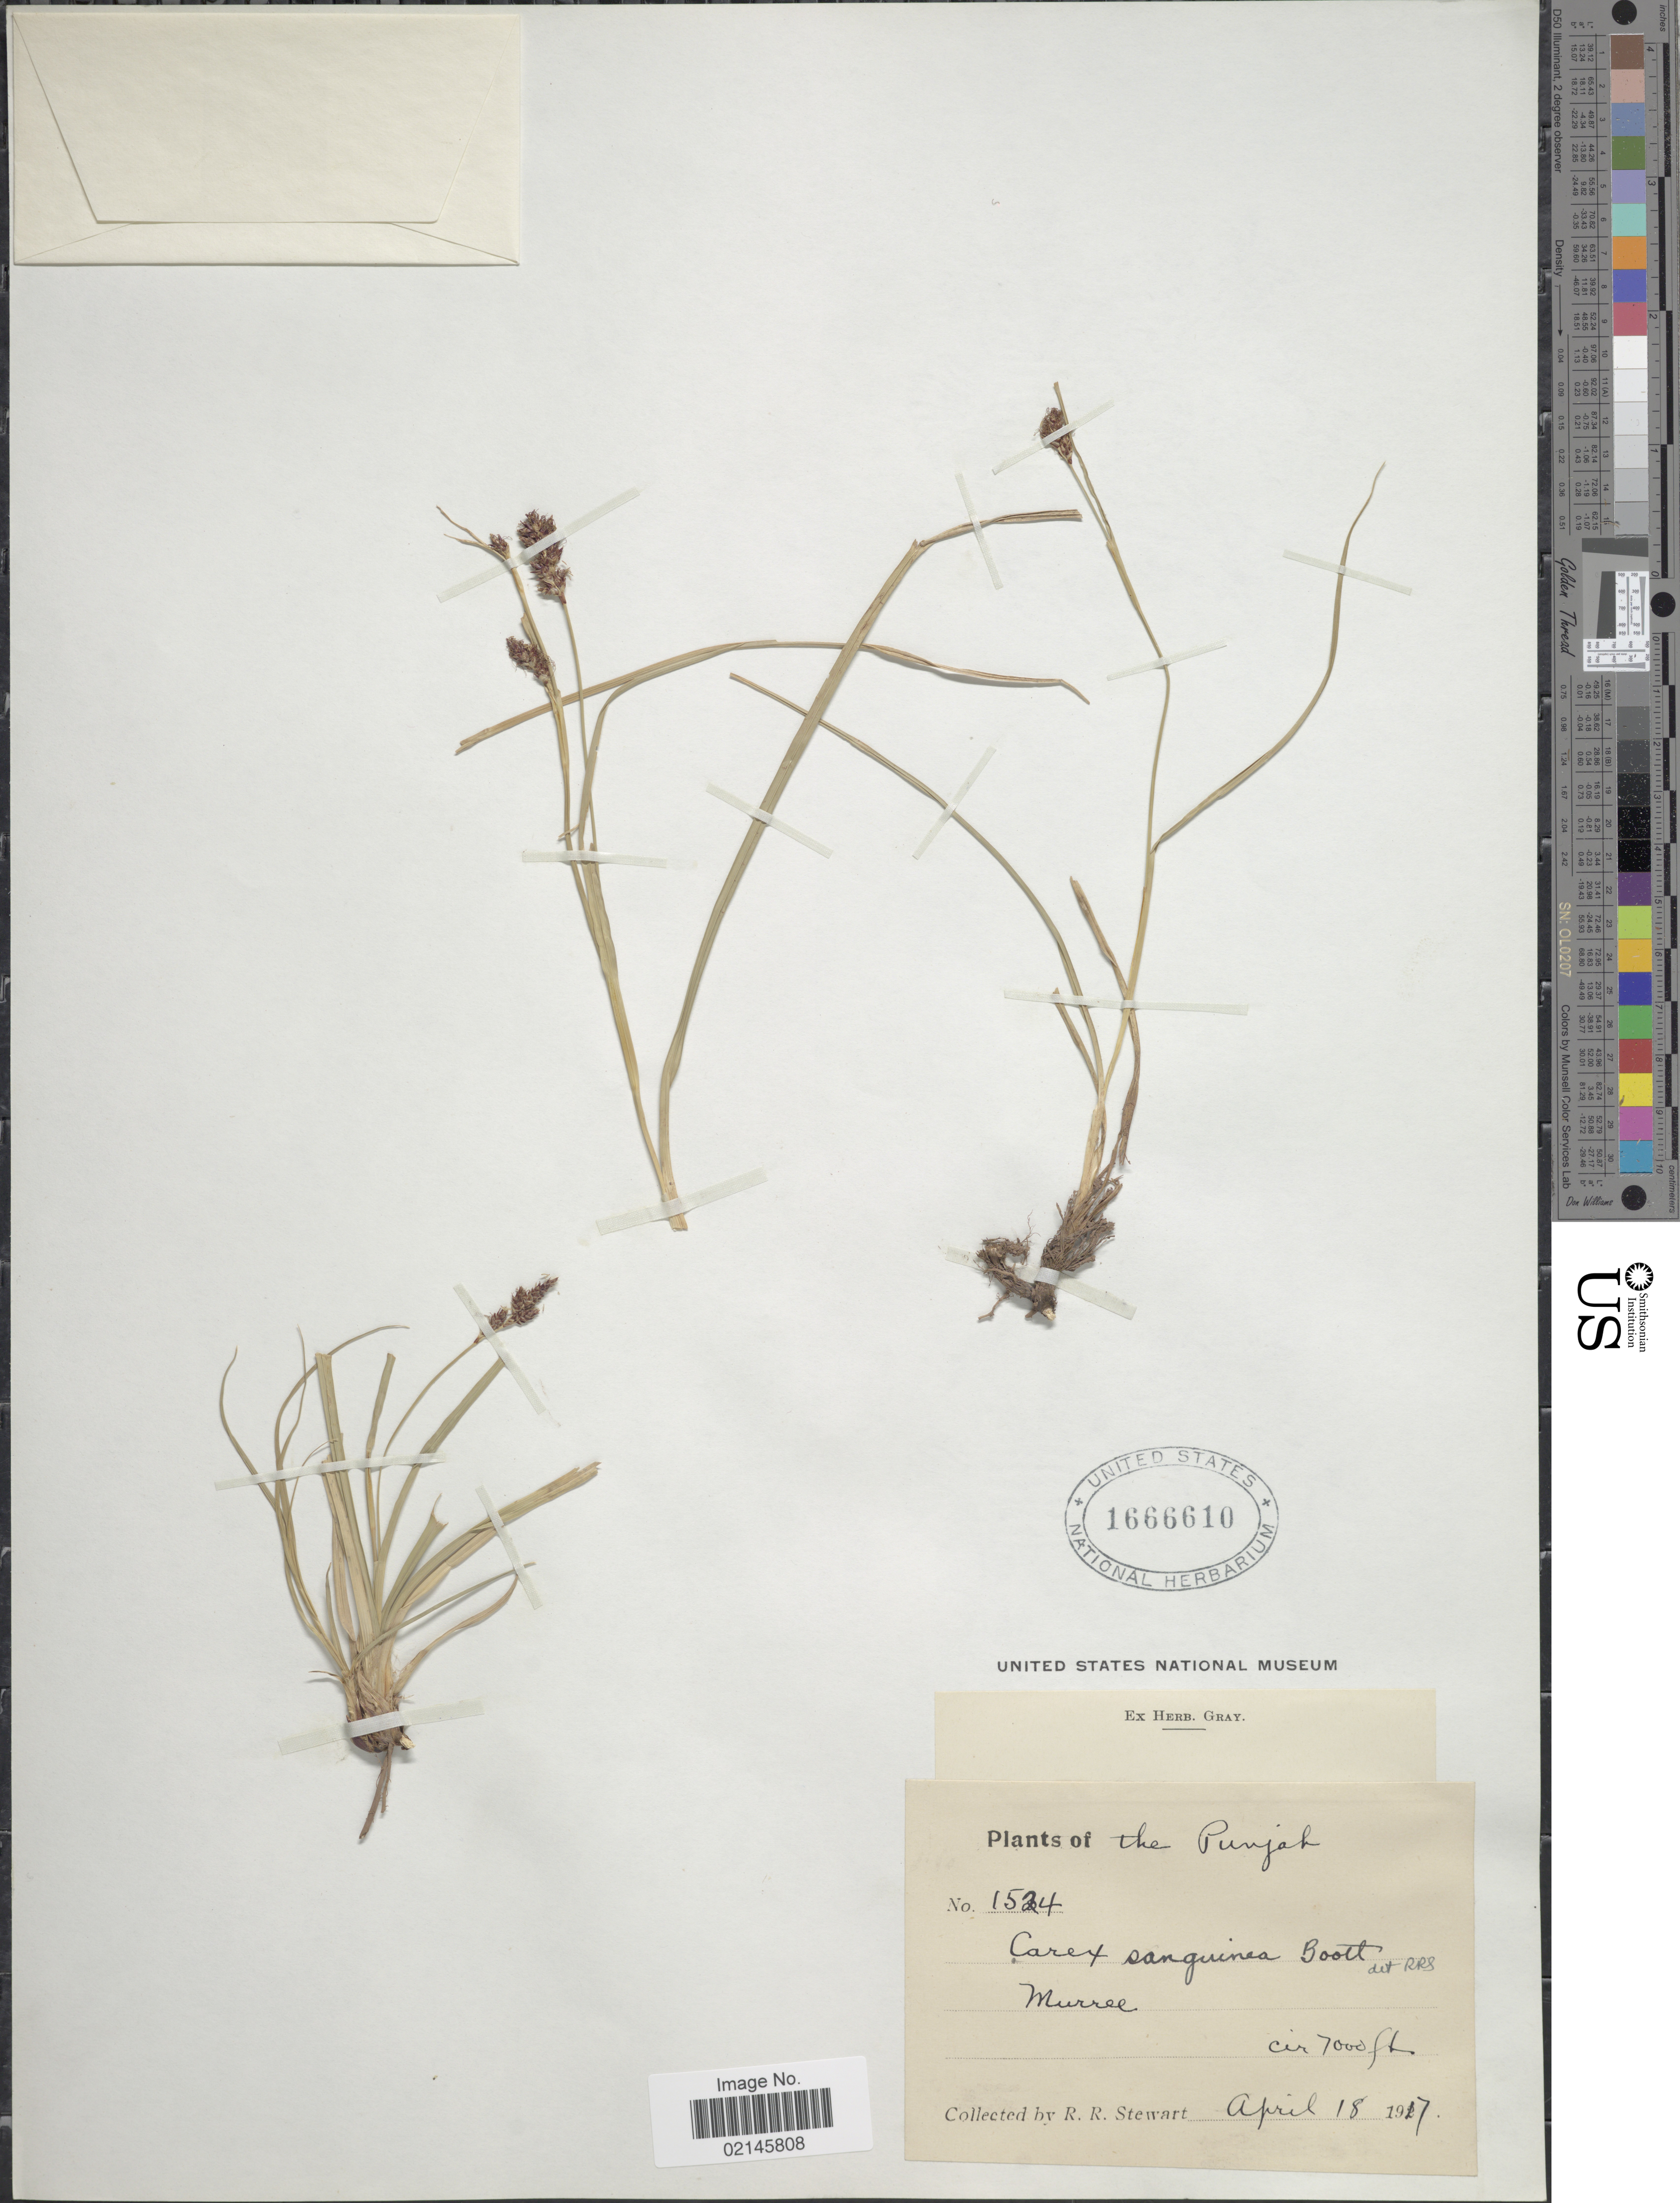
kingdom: Plantae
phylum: Tracheophyta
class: Liliopsida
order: Poales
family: Cyperaceae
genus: Carex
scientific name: Carex sanguinea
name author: Boott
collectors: R. R. Stewart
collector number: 1524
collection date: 1917-04-18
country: Pakistan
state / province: Punjab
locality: Murree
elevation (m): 2134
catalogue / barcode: US 1666610